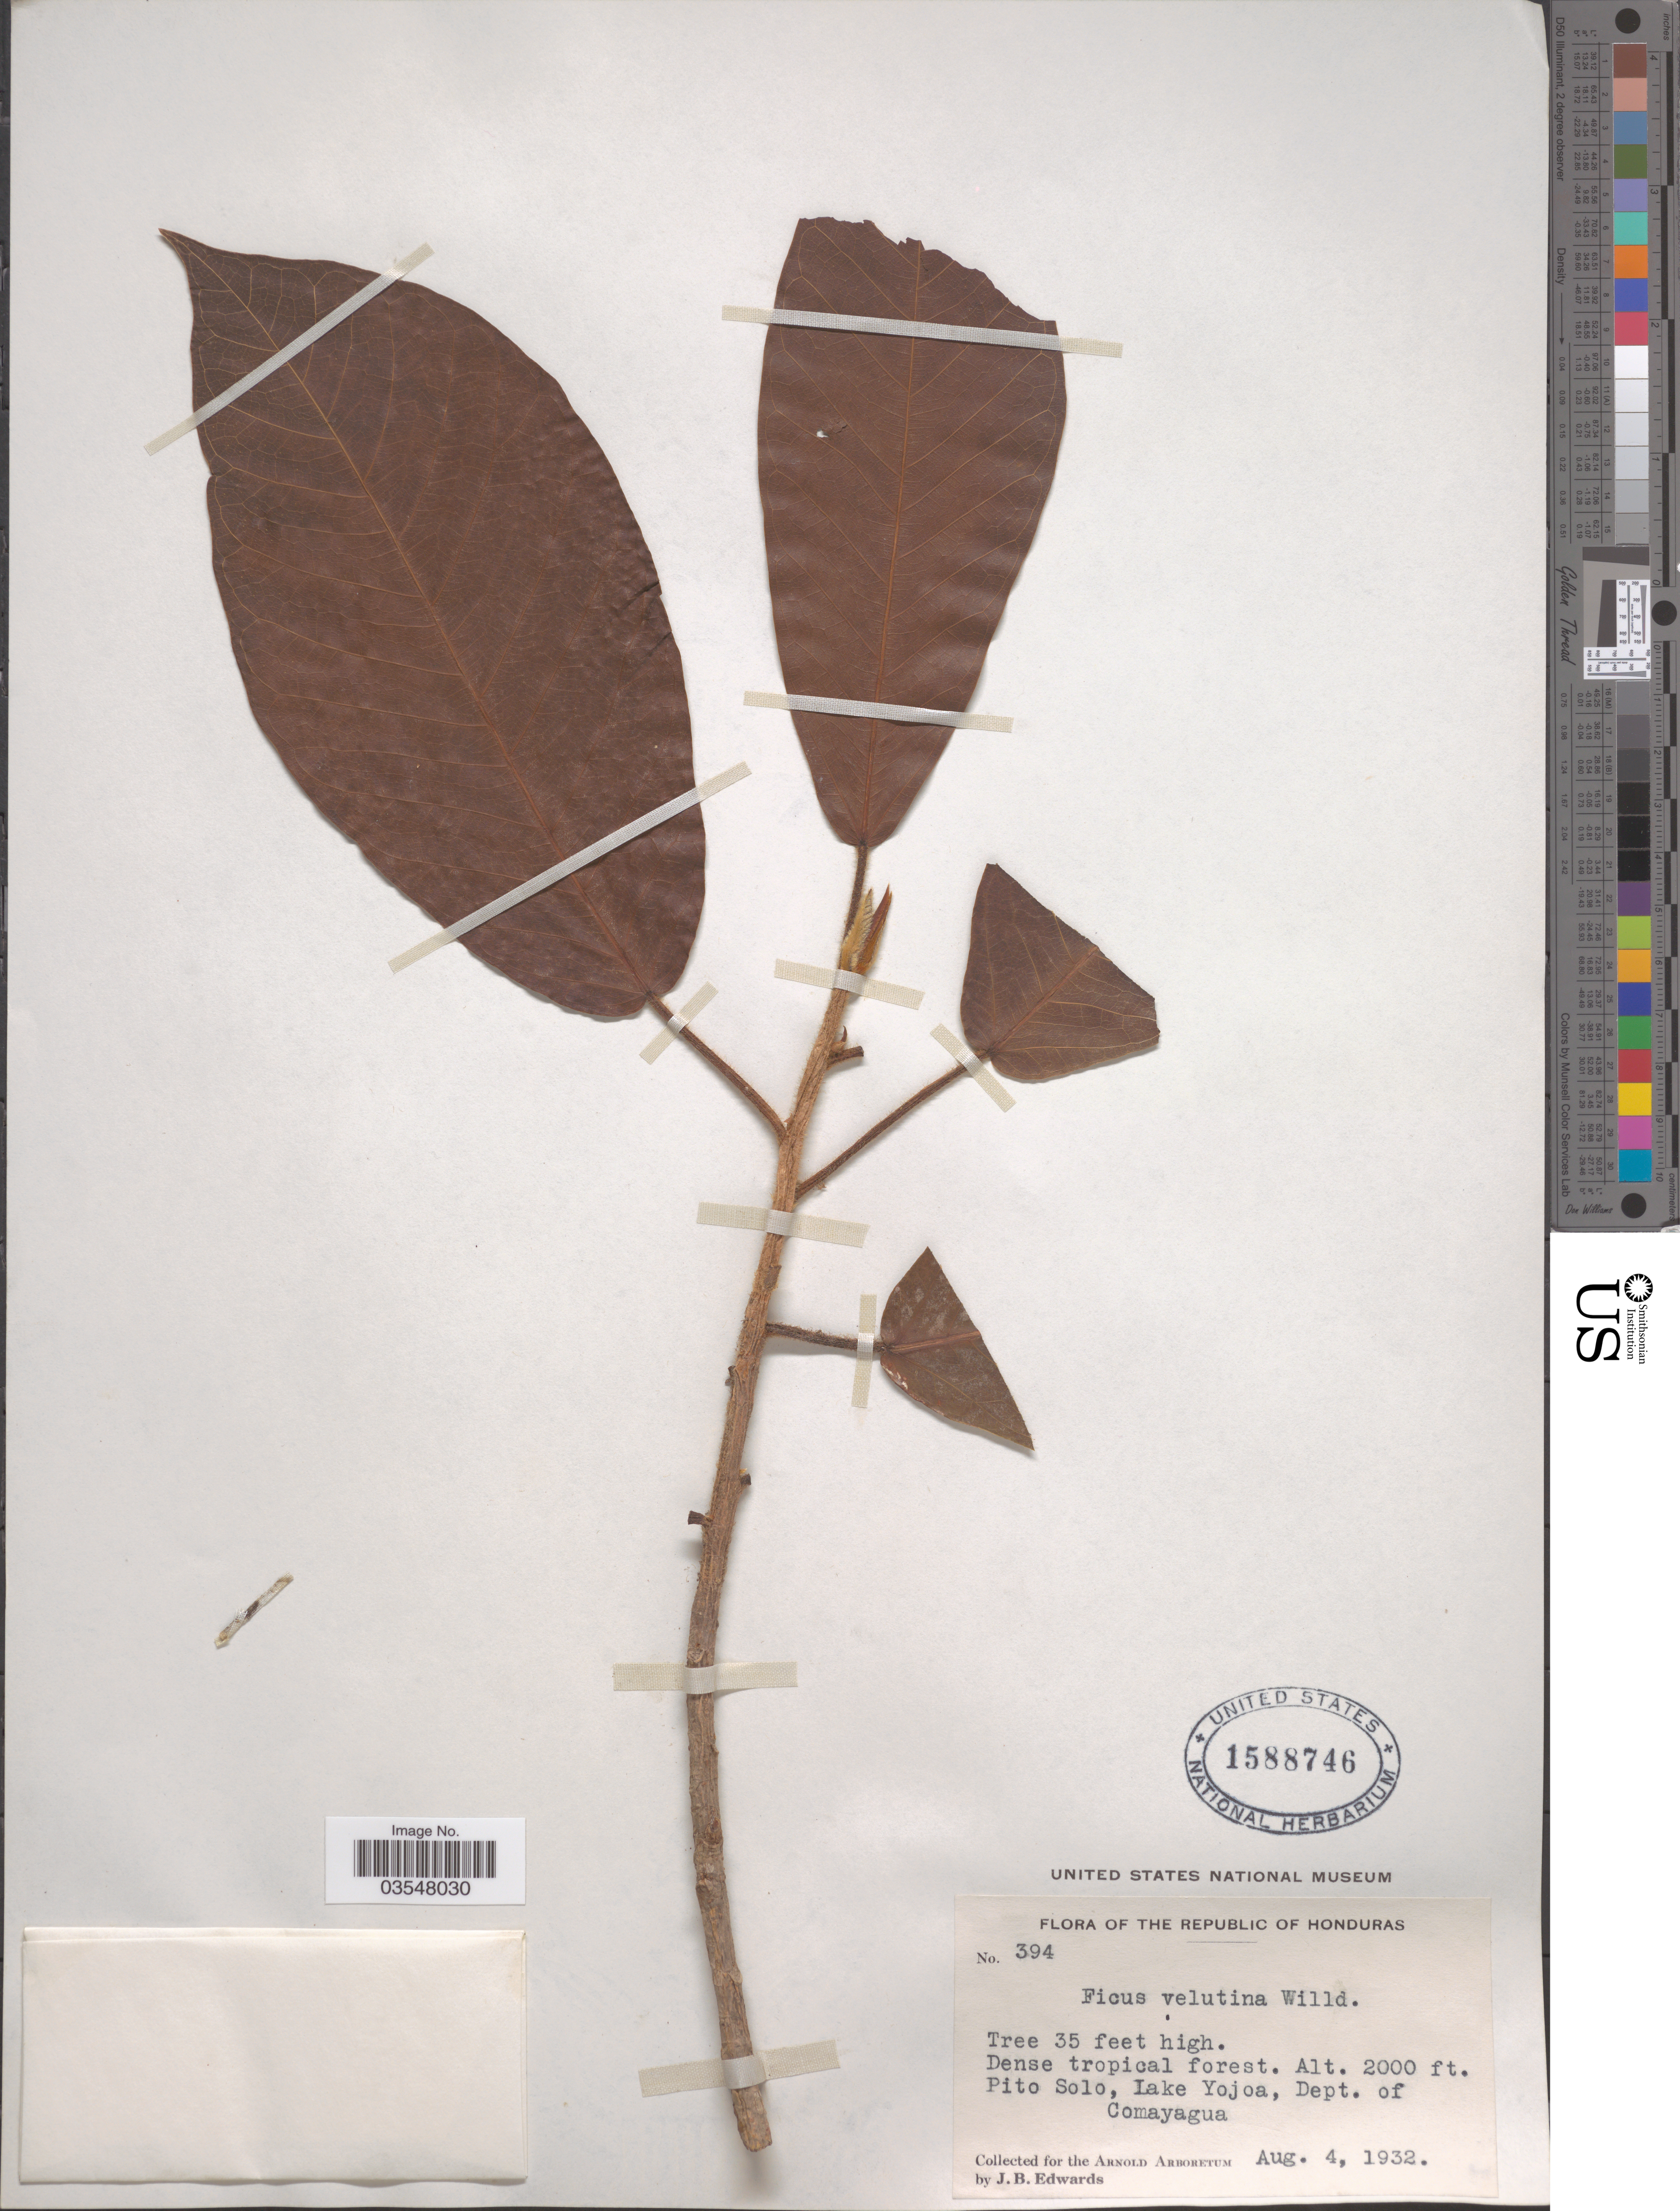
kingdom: Plantae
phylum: Tracheophyta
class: Magnoliopsida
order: Rosales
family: Moraceae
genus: Ficus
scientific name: Ficus velutina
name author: Humb. & Bonpl. ex Willd.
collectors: J. B. Edwards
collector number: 394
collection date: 1932-08-04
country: Honduras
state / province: Comayagua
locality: Pito Solo, Lake Yojoa, Dept. of Comayagua.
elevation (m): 610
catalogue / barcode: US 1588746